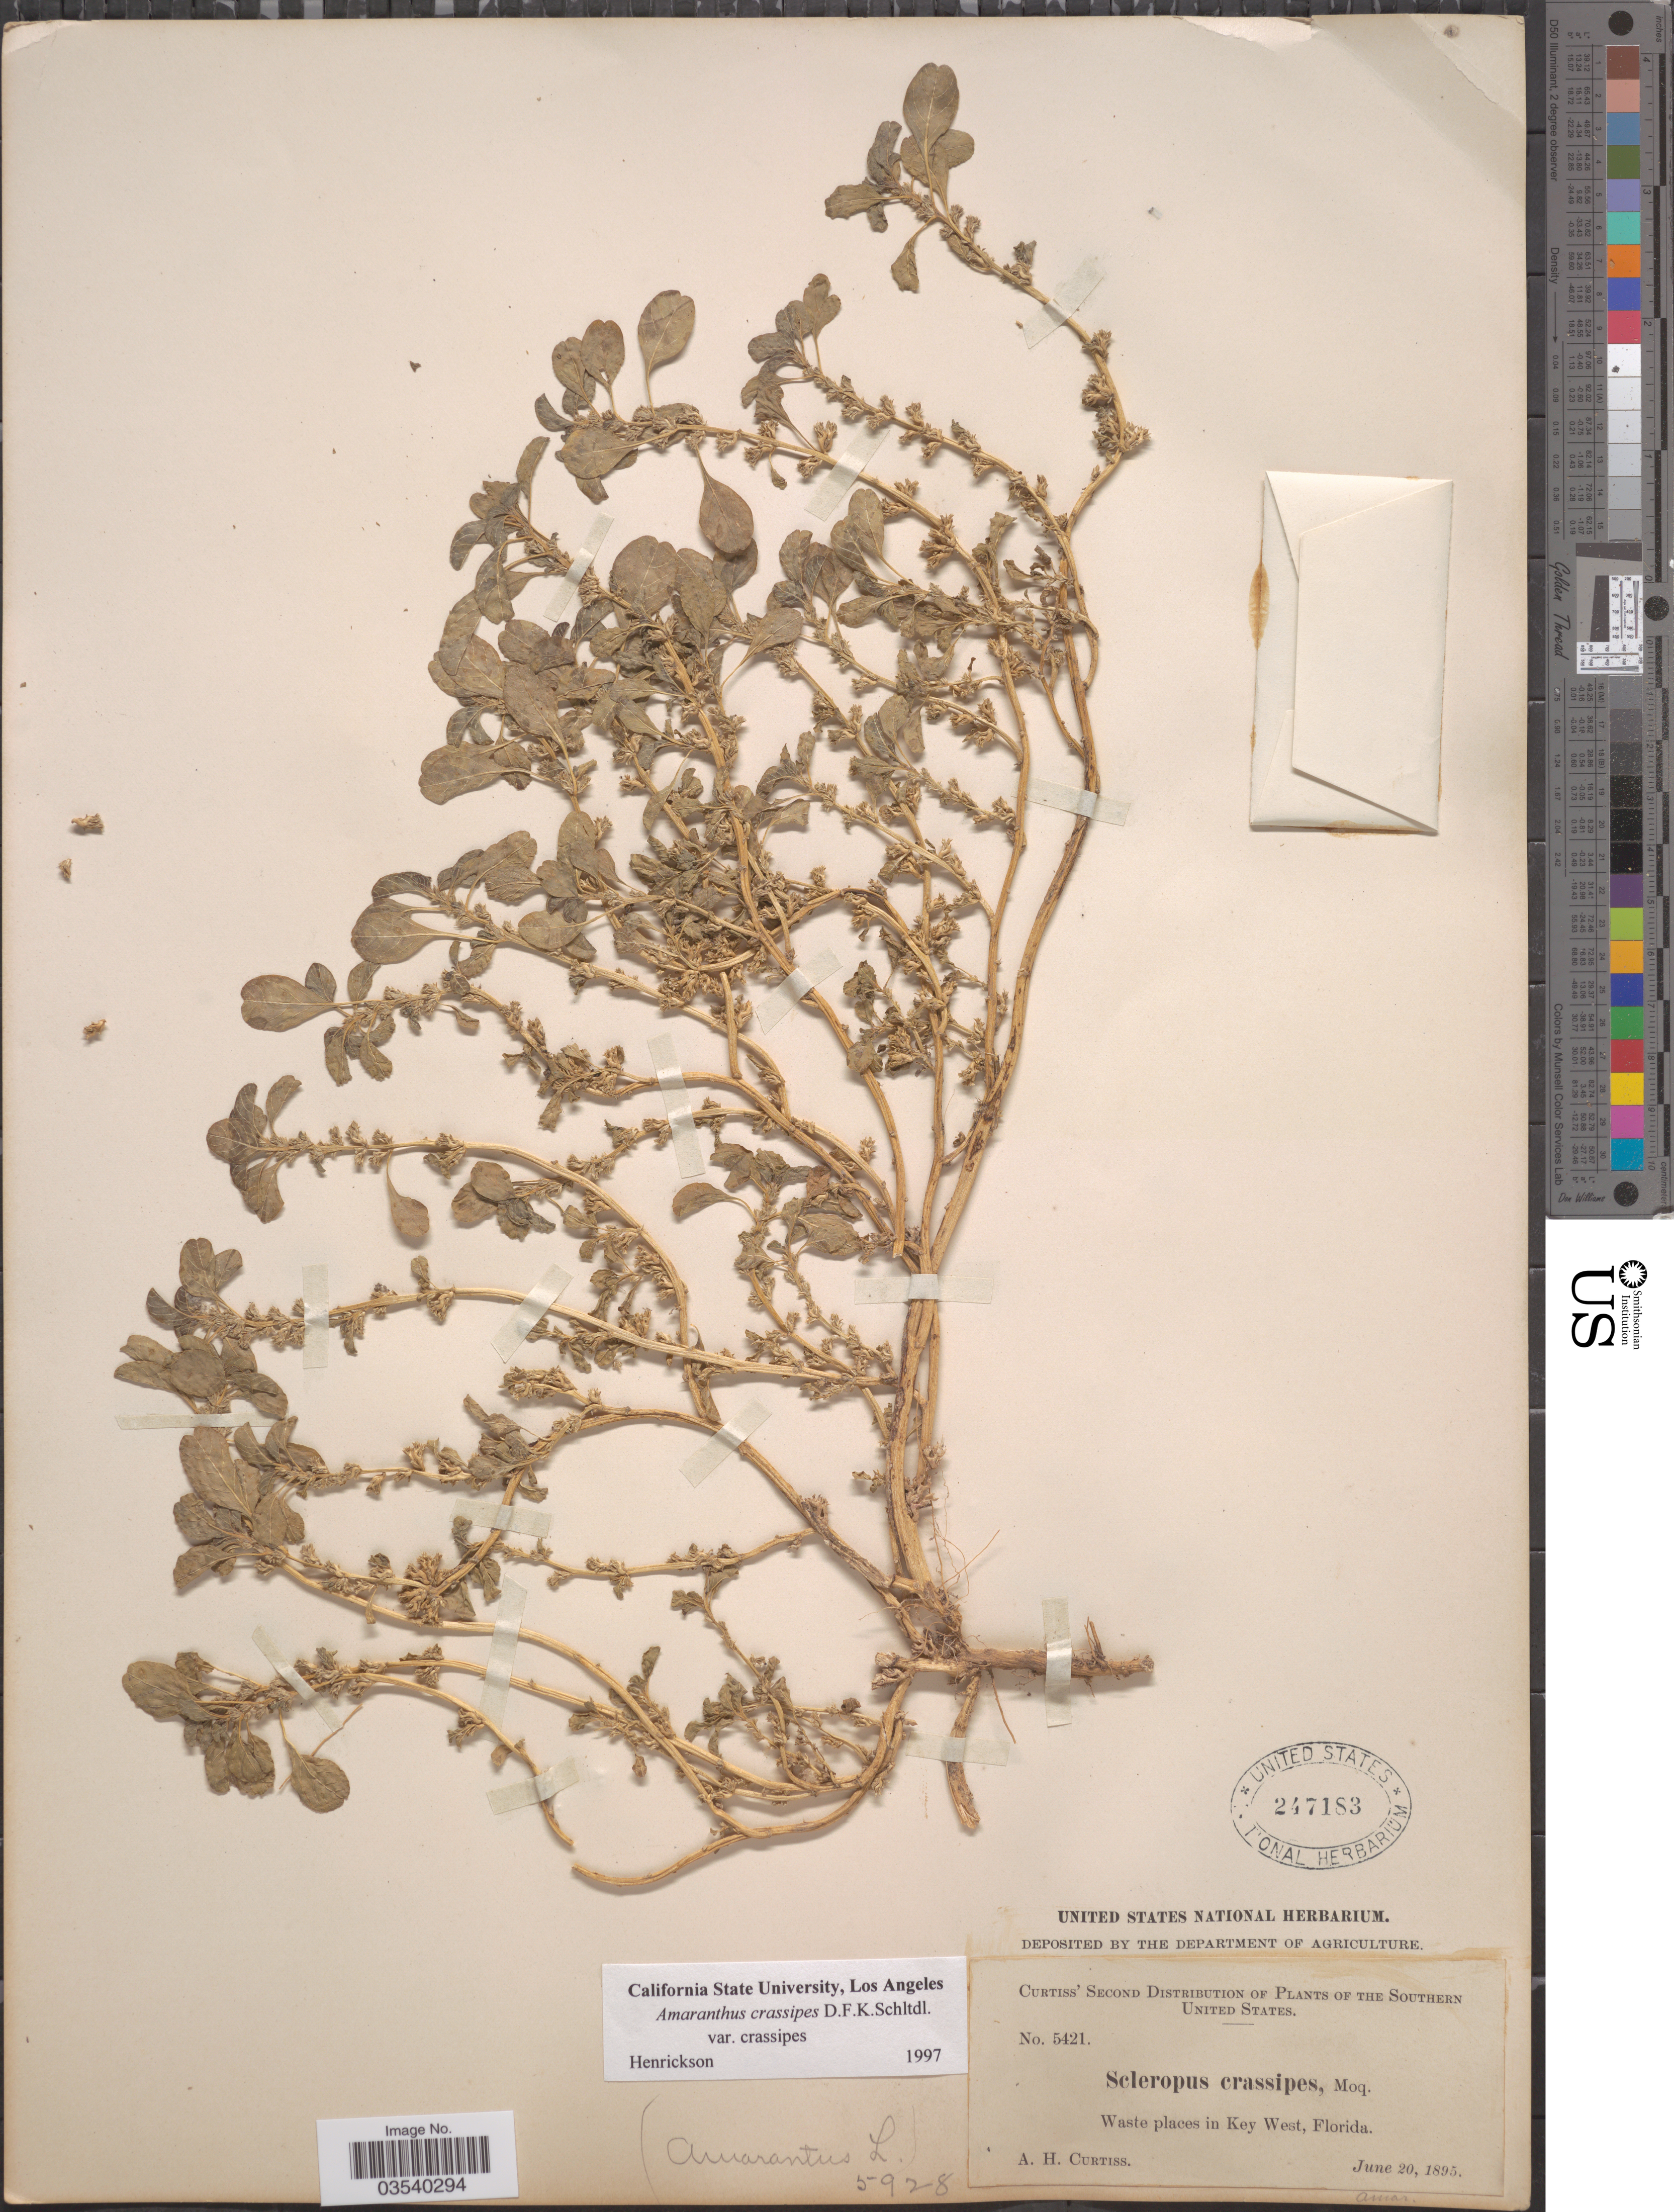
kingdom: Plantae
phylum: Tracheophyta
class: Magnoliopsida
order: Caryophyllales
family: Amaranthaceae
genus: Amaranthus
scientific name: Amaranthus crassipes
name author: Schltdl.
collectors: A. H. Curtiss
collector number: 5421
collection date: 1895-06-20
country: United States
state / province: Florida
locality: The Southern United States. Waste places in Key West.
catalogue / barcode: US 247183